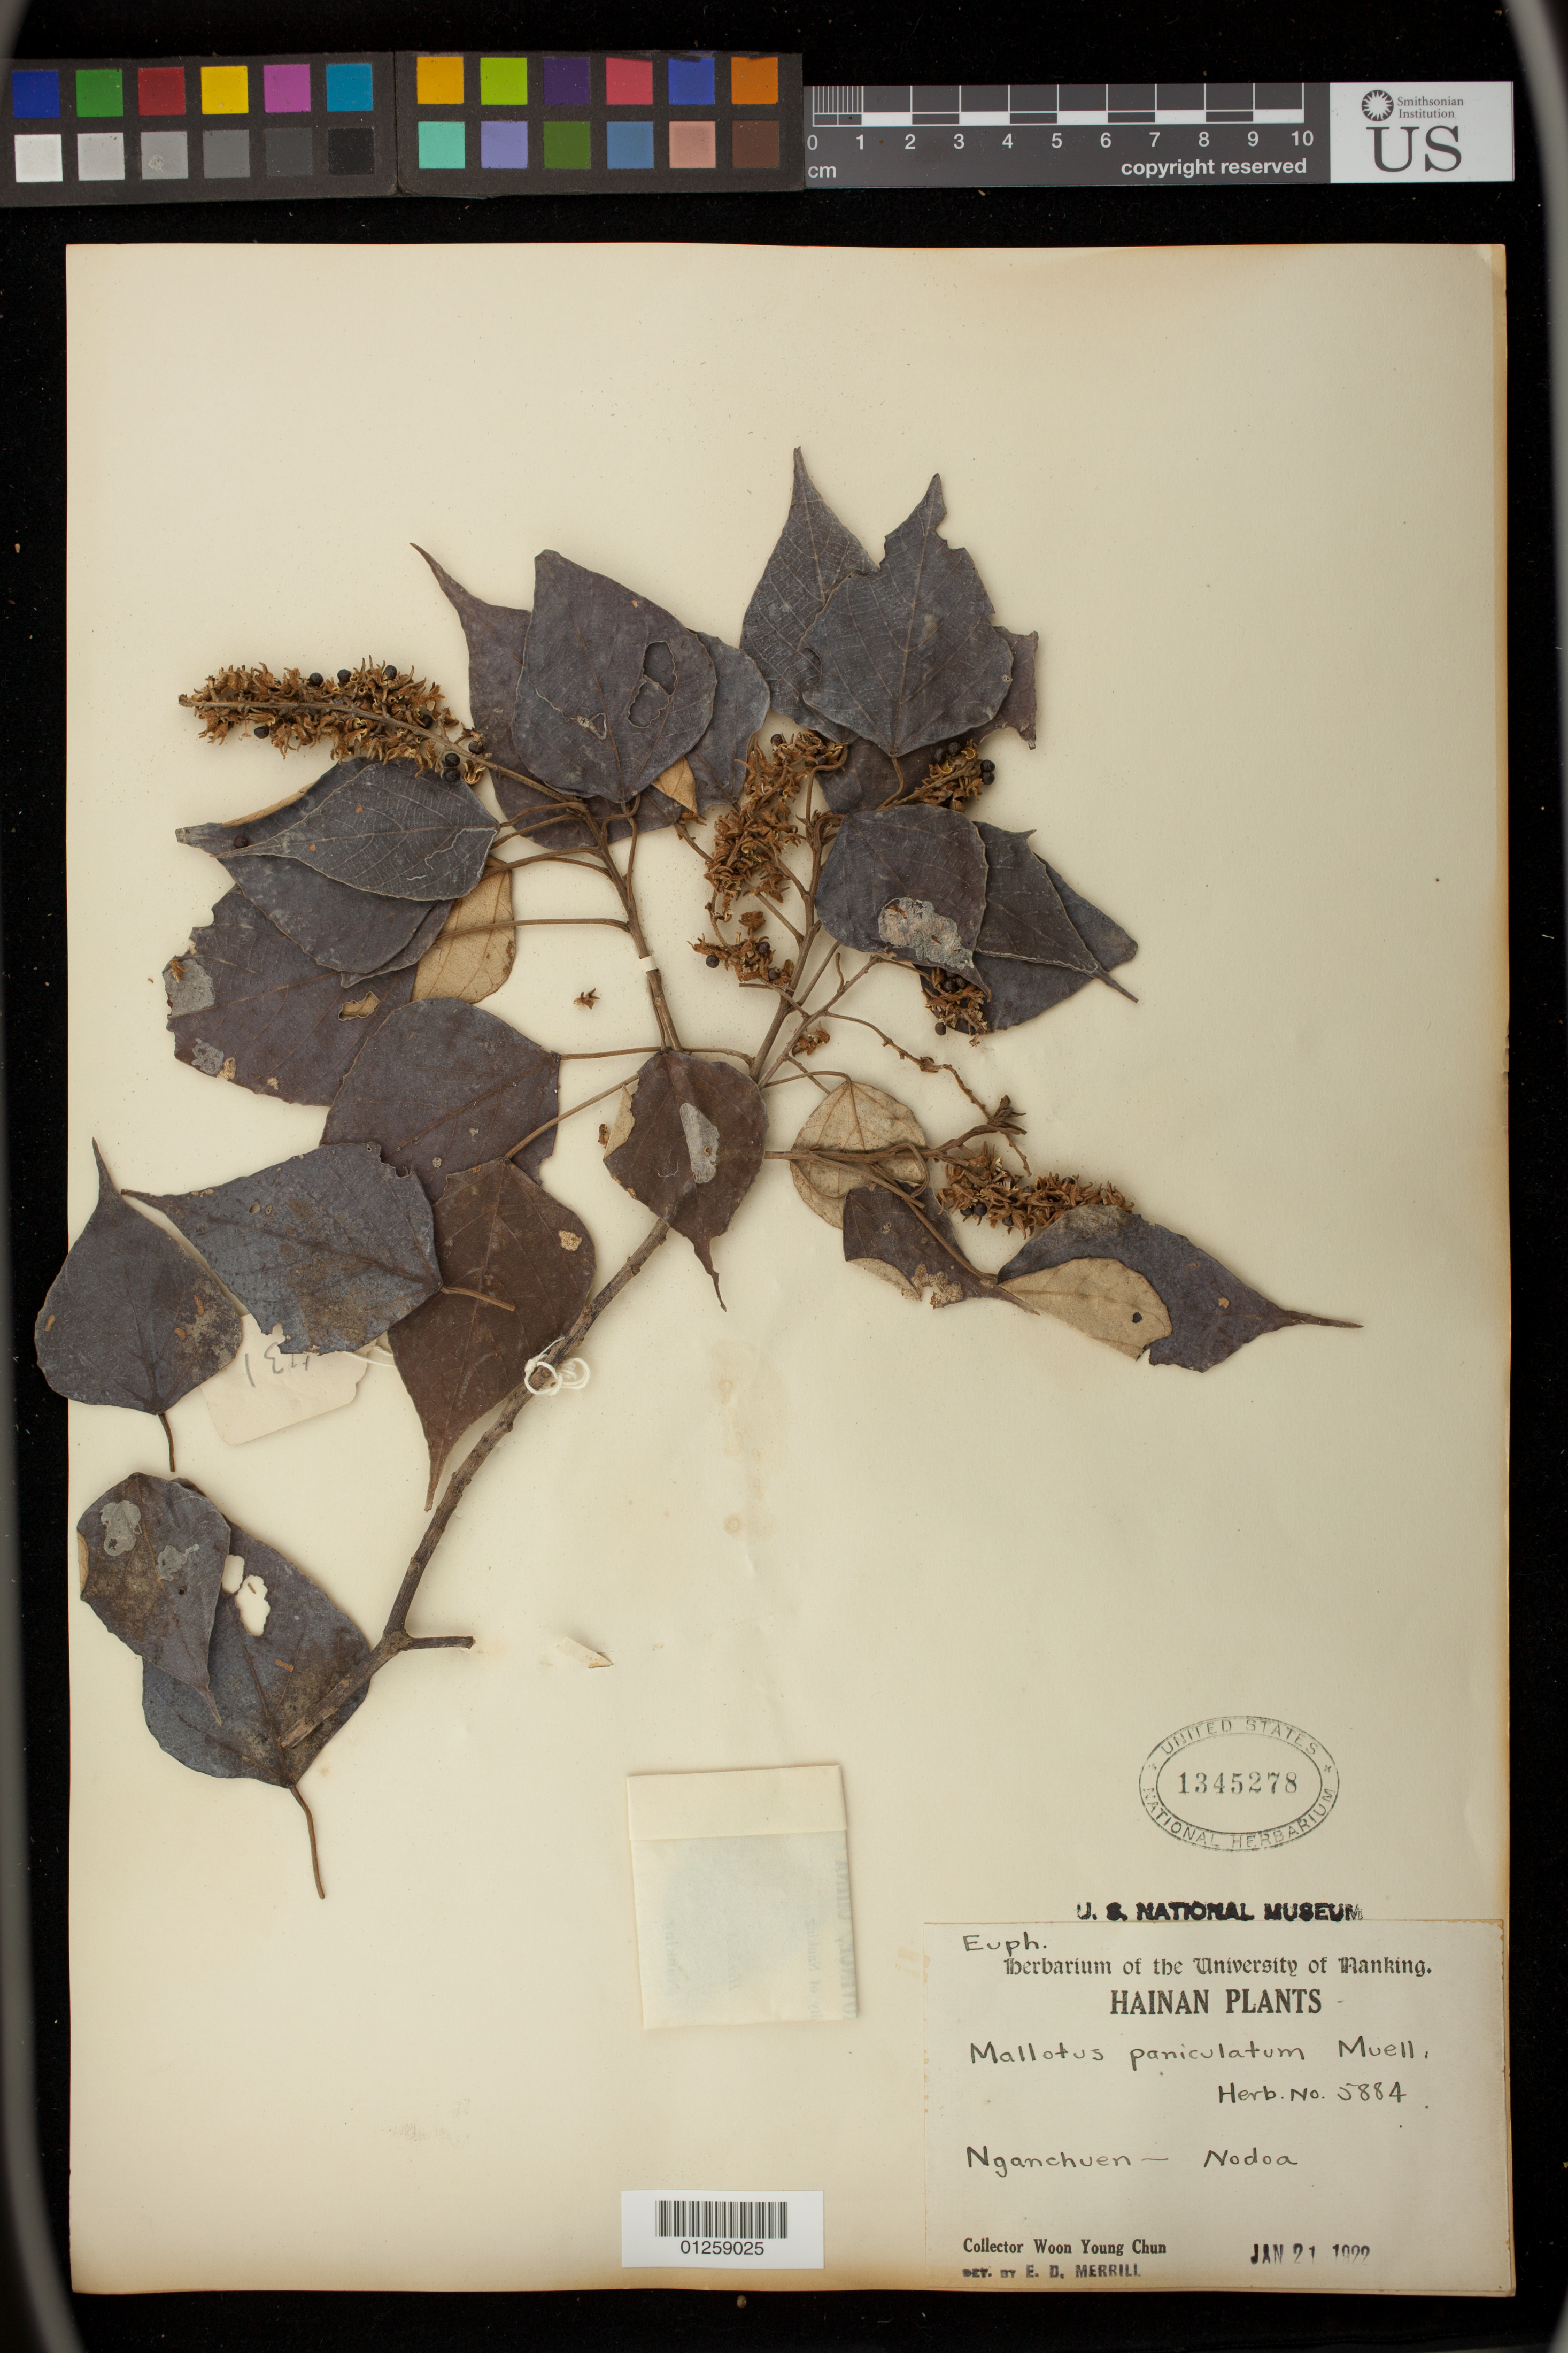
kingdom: Plantae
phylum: Tracheophyta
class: Magnoliopsida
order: Malpighiales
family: Euphorbiaceae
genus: Mallotus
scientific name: Mallotus paniculatus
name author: (Lam.) Müll. Arg.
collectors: W. Y. Chun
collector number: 5884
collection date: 1922-01-21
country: China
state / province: Hainan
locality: Nganchuen - Nodoa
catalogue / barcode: US 1345278